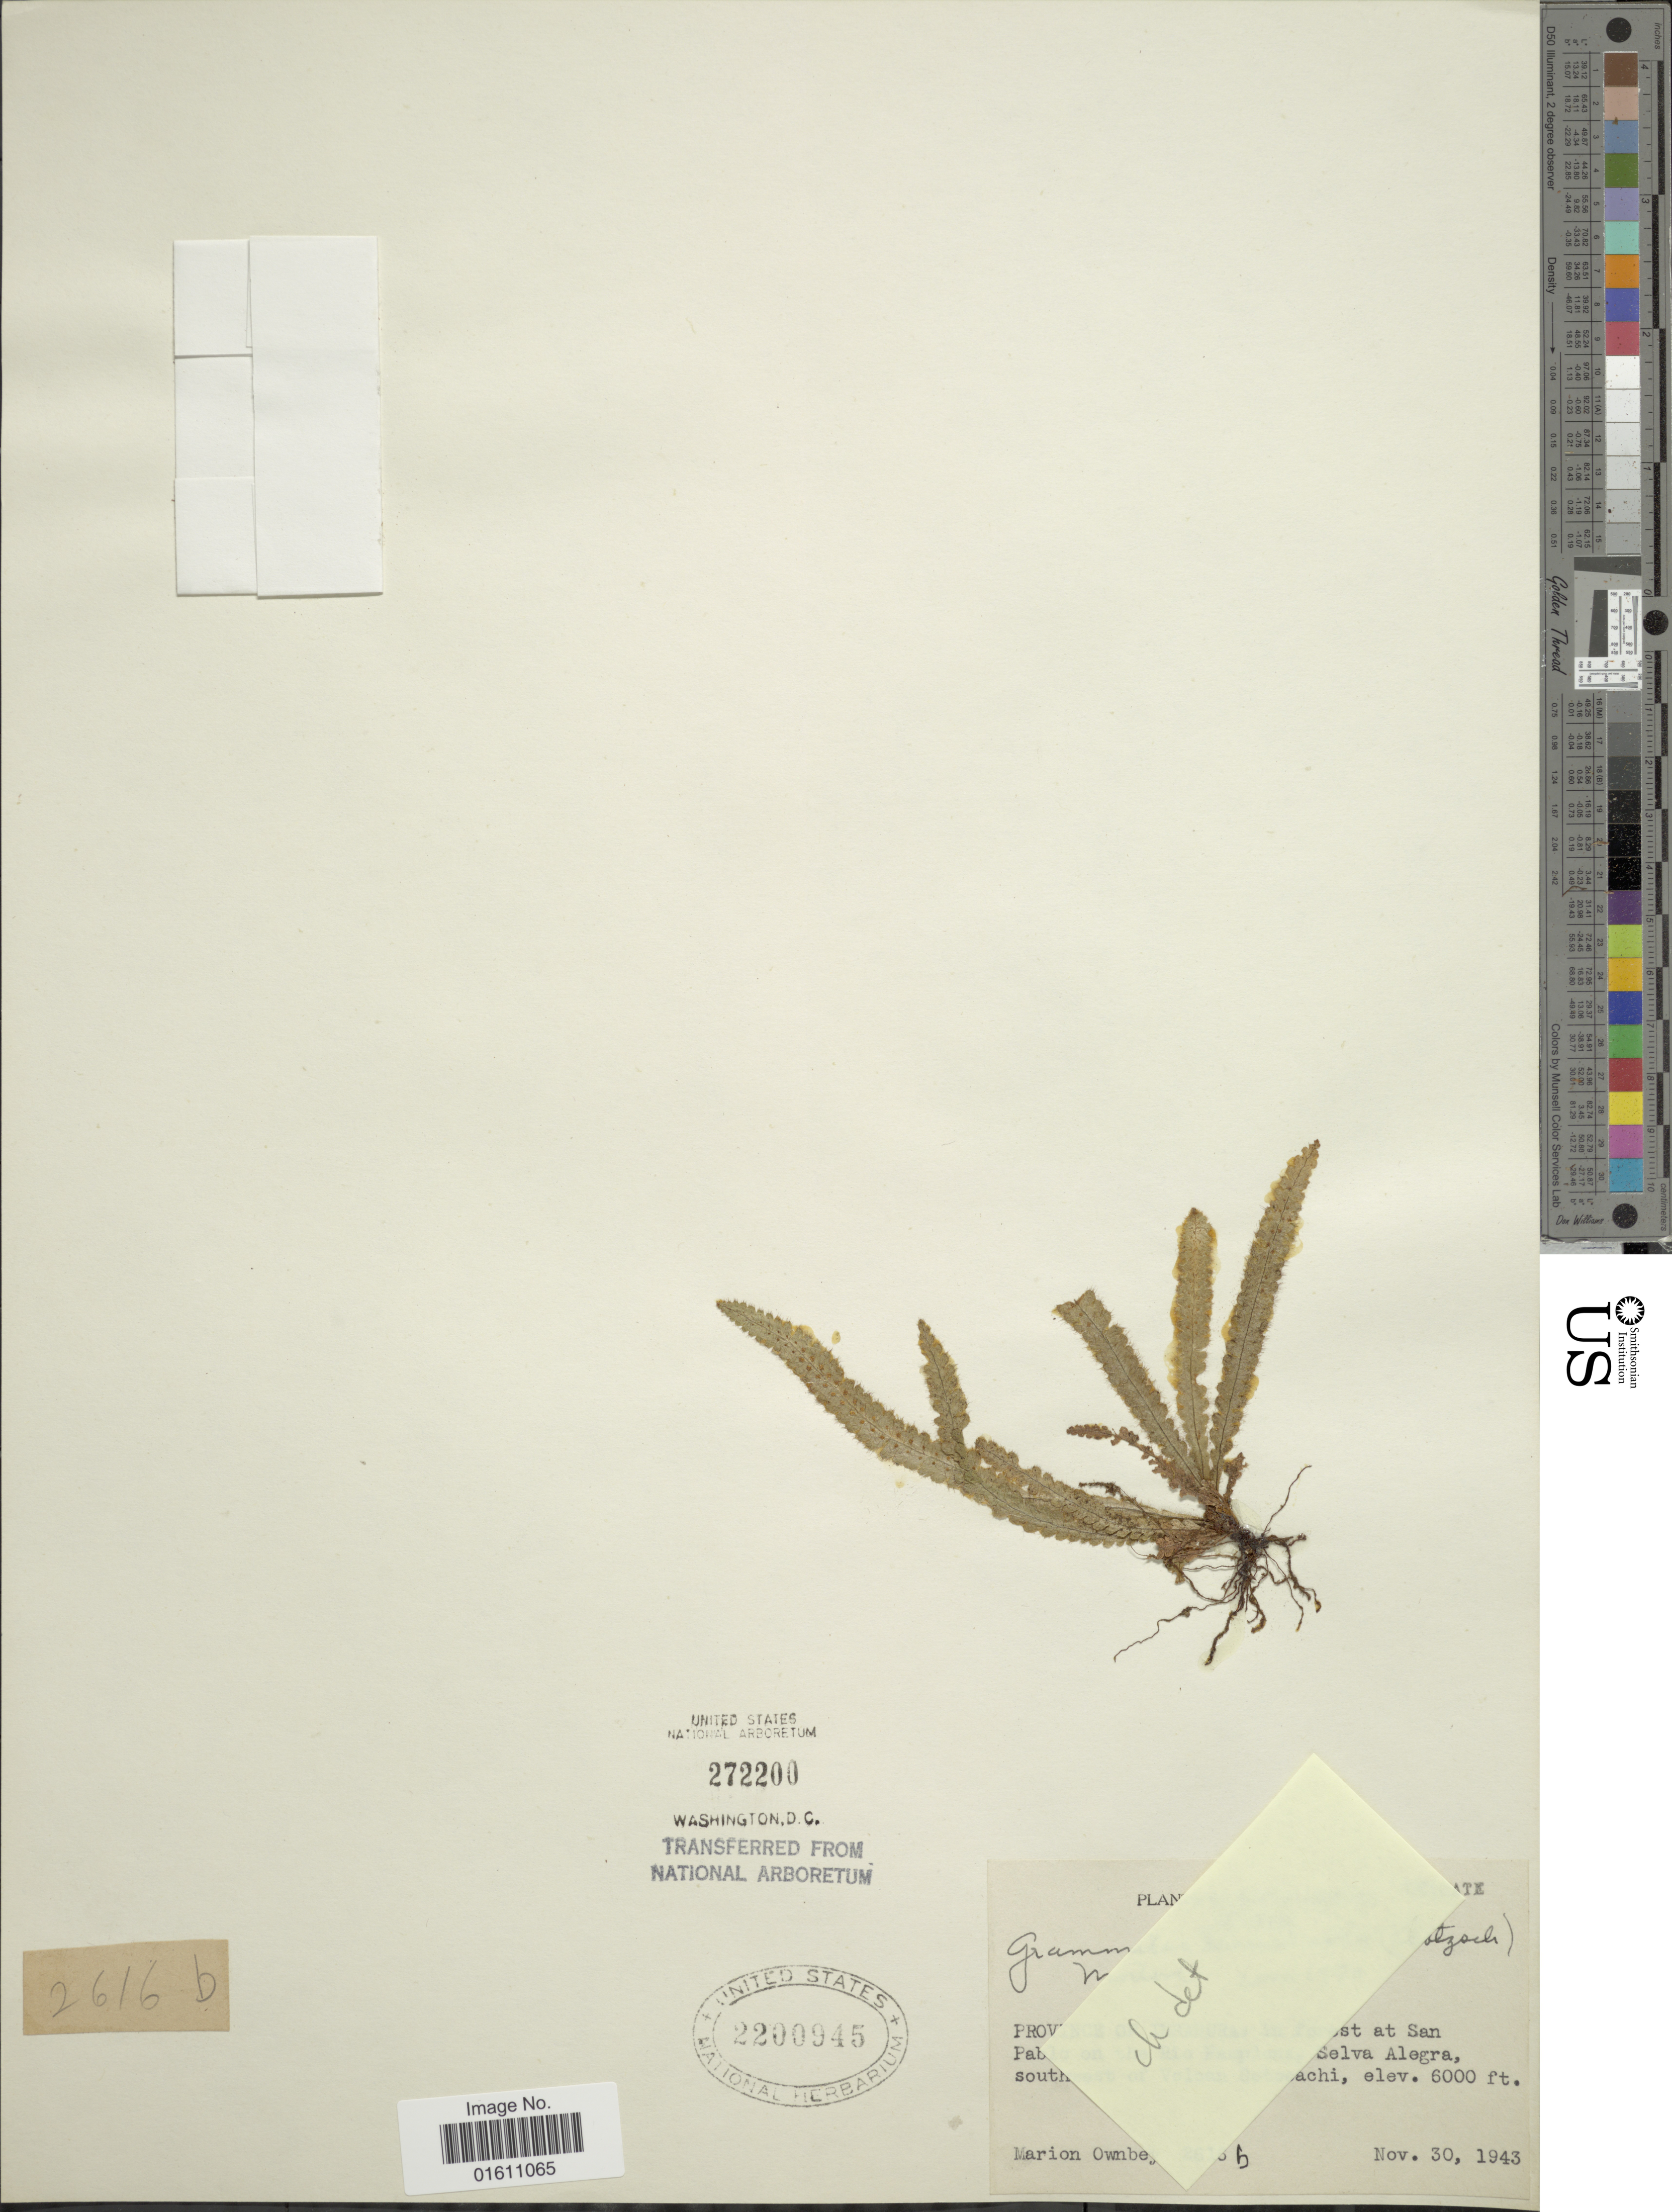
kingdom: Plantae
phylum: Tracheophyta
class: Polypodiopsida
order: Polypodiales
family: Polypodiaceae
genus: Moranopteris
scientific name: Moranopteris truncicola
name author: (Klotzsch) R. Y. Hirai & J. Prado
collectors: F. M. Ownbey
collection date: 1943-11-30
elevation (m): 1829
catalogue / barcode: US 2200945